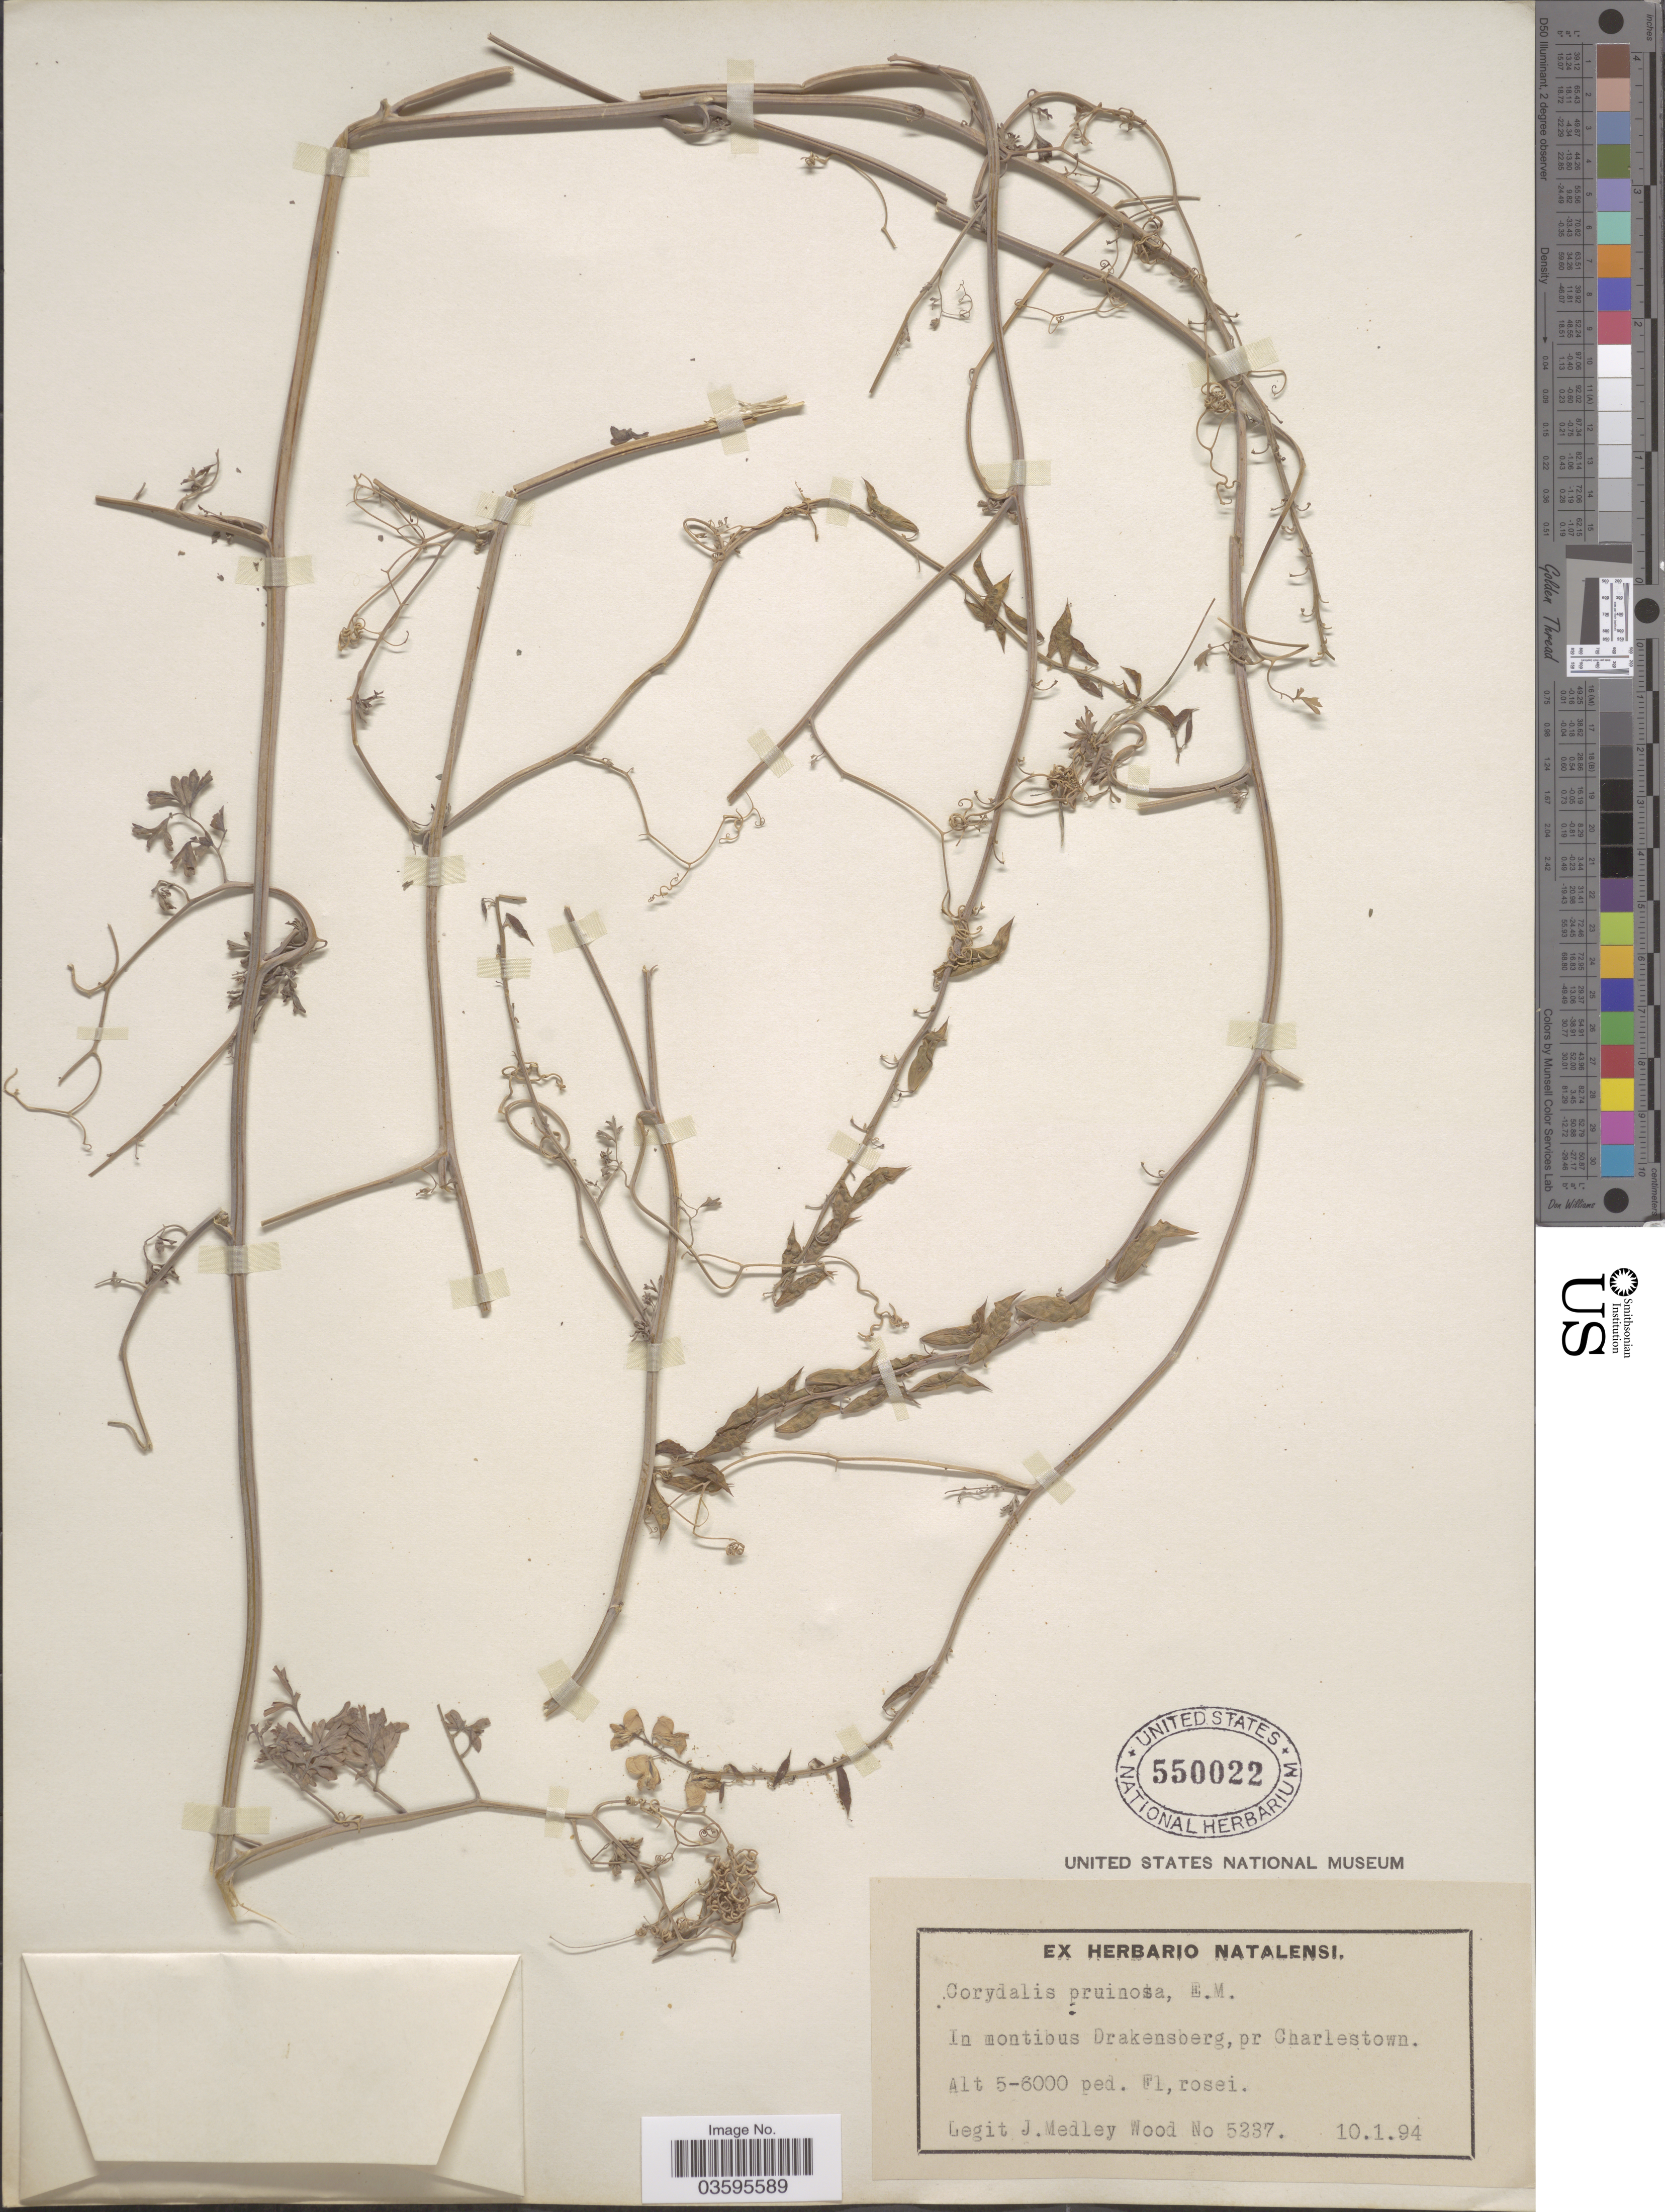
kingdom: Plantae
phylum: Tracheophyta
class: Magnoliopsida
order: Ranunculales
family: Papaveraceae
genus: Corydalis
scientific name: Corydalis pruinosa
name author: (E. Mey. ex Bernh.) Harv.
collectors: J. M. Wood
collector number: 5237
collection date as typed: Transcribed d/m/y: 10/1/94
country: South Africa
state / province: KwaZulu-Natal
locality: In montibus Drakensberg, pr Charlestown.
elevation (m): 1524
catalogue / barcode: US 550022